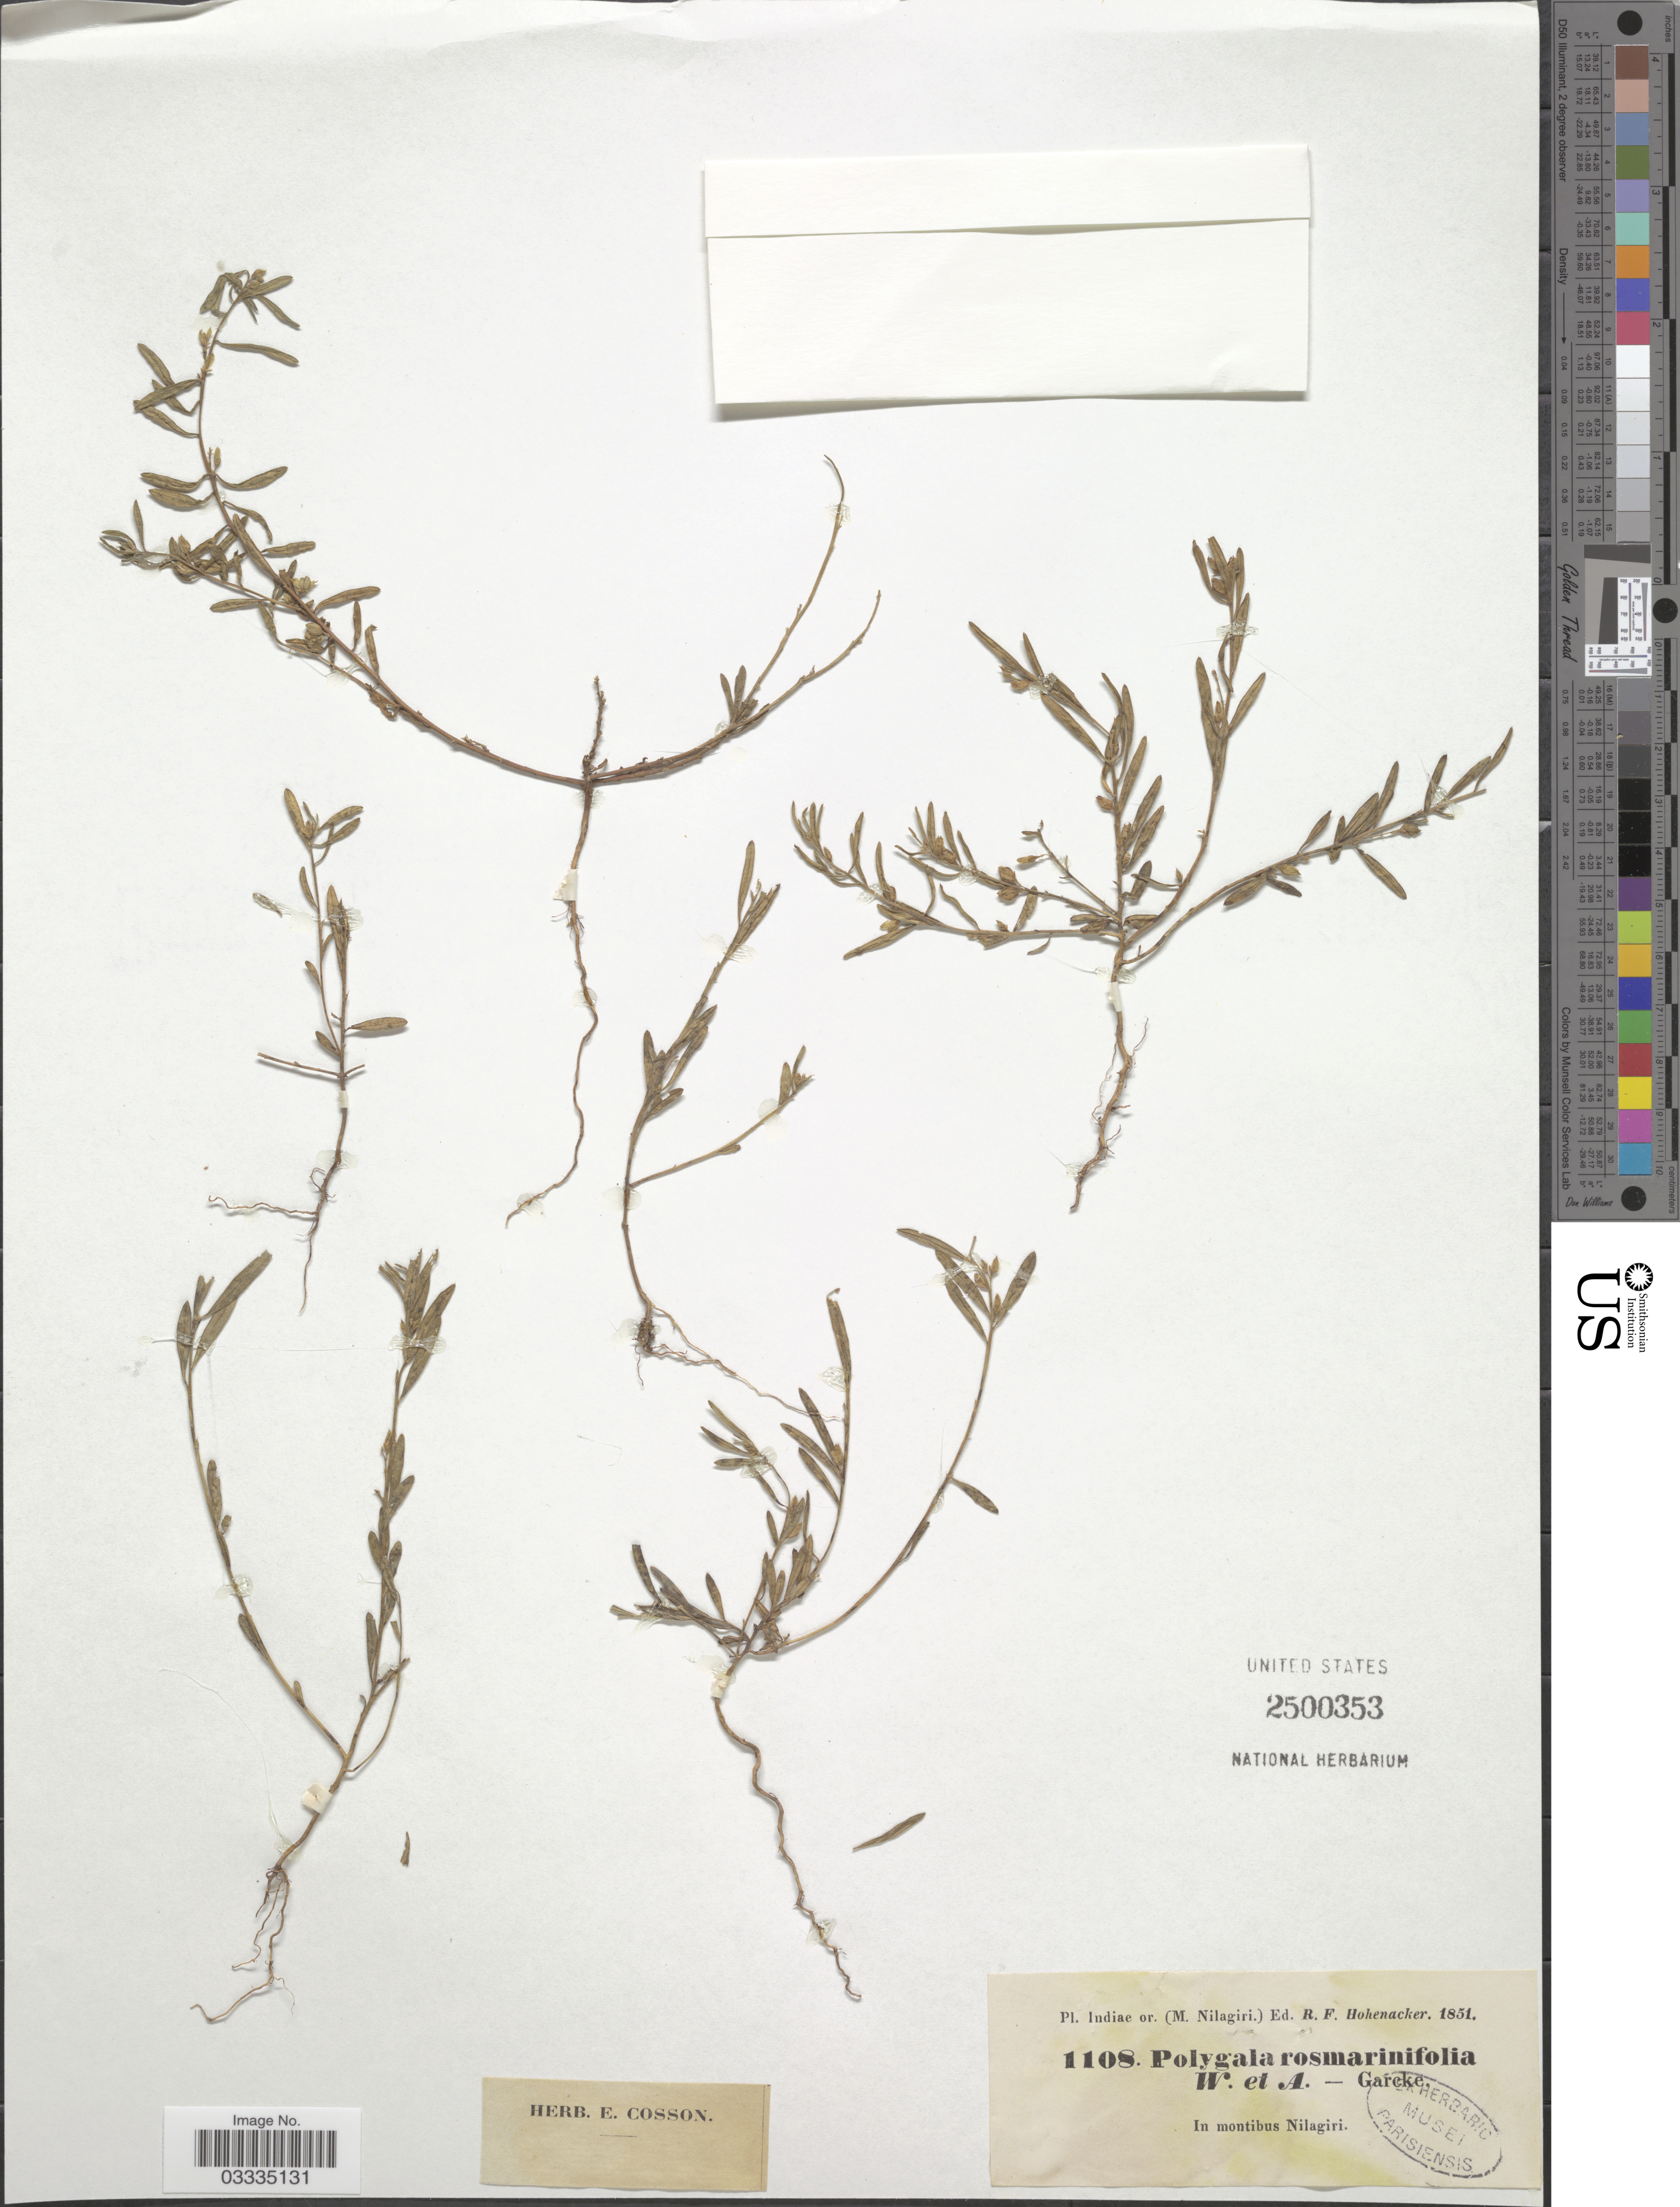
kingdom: Plantae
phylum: Tracheophyta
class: Magnoliopsida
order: Fabales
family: Polygalaceae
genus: Polygala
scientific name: Polygala rosmarinifolia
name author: Wight & Arn.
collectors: R. F. Hohenacker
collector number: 1108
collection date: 1851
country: India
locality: Pl. Indiae or. (M. Nilagiri). In montibus Nilagiri.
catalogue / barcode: US 2500353